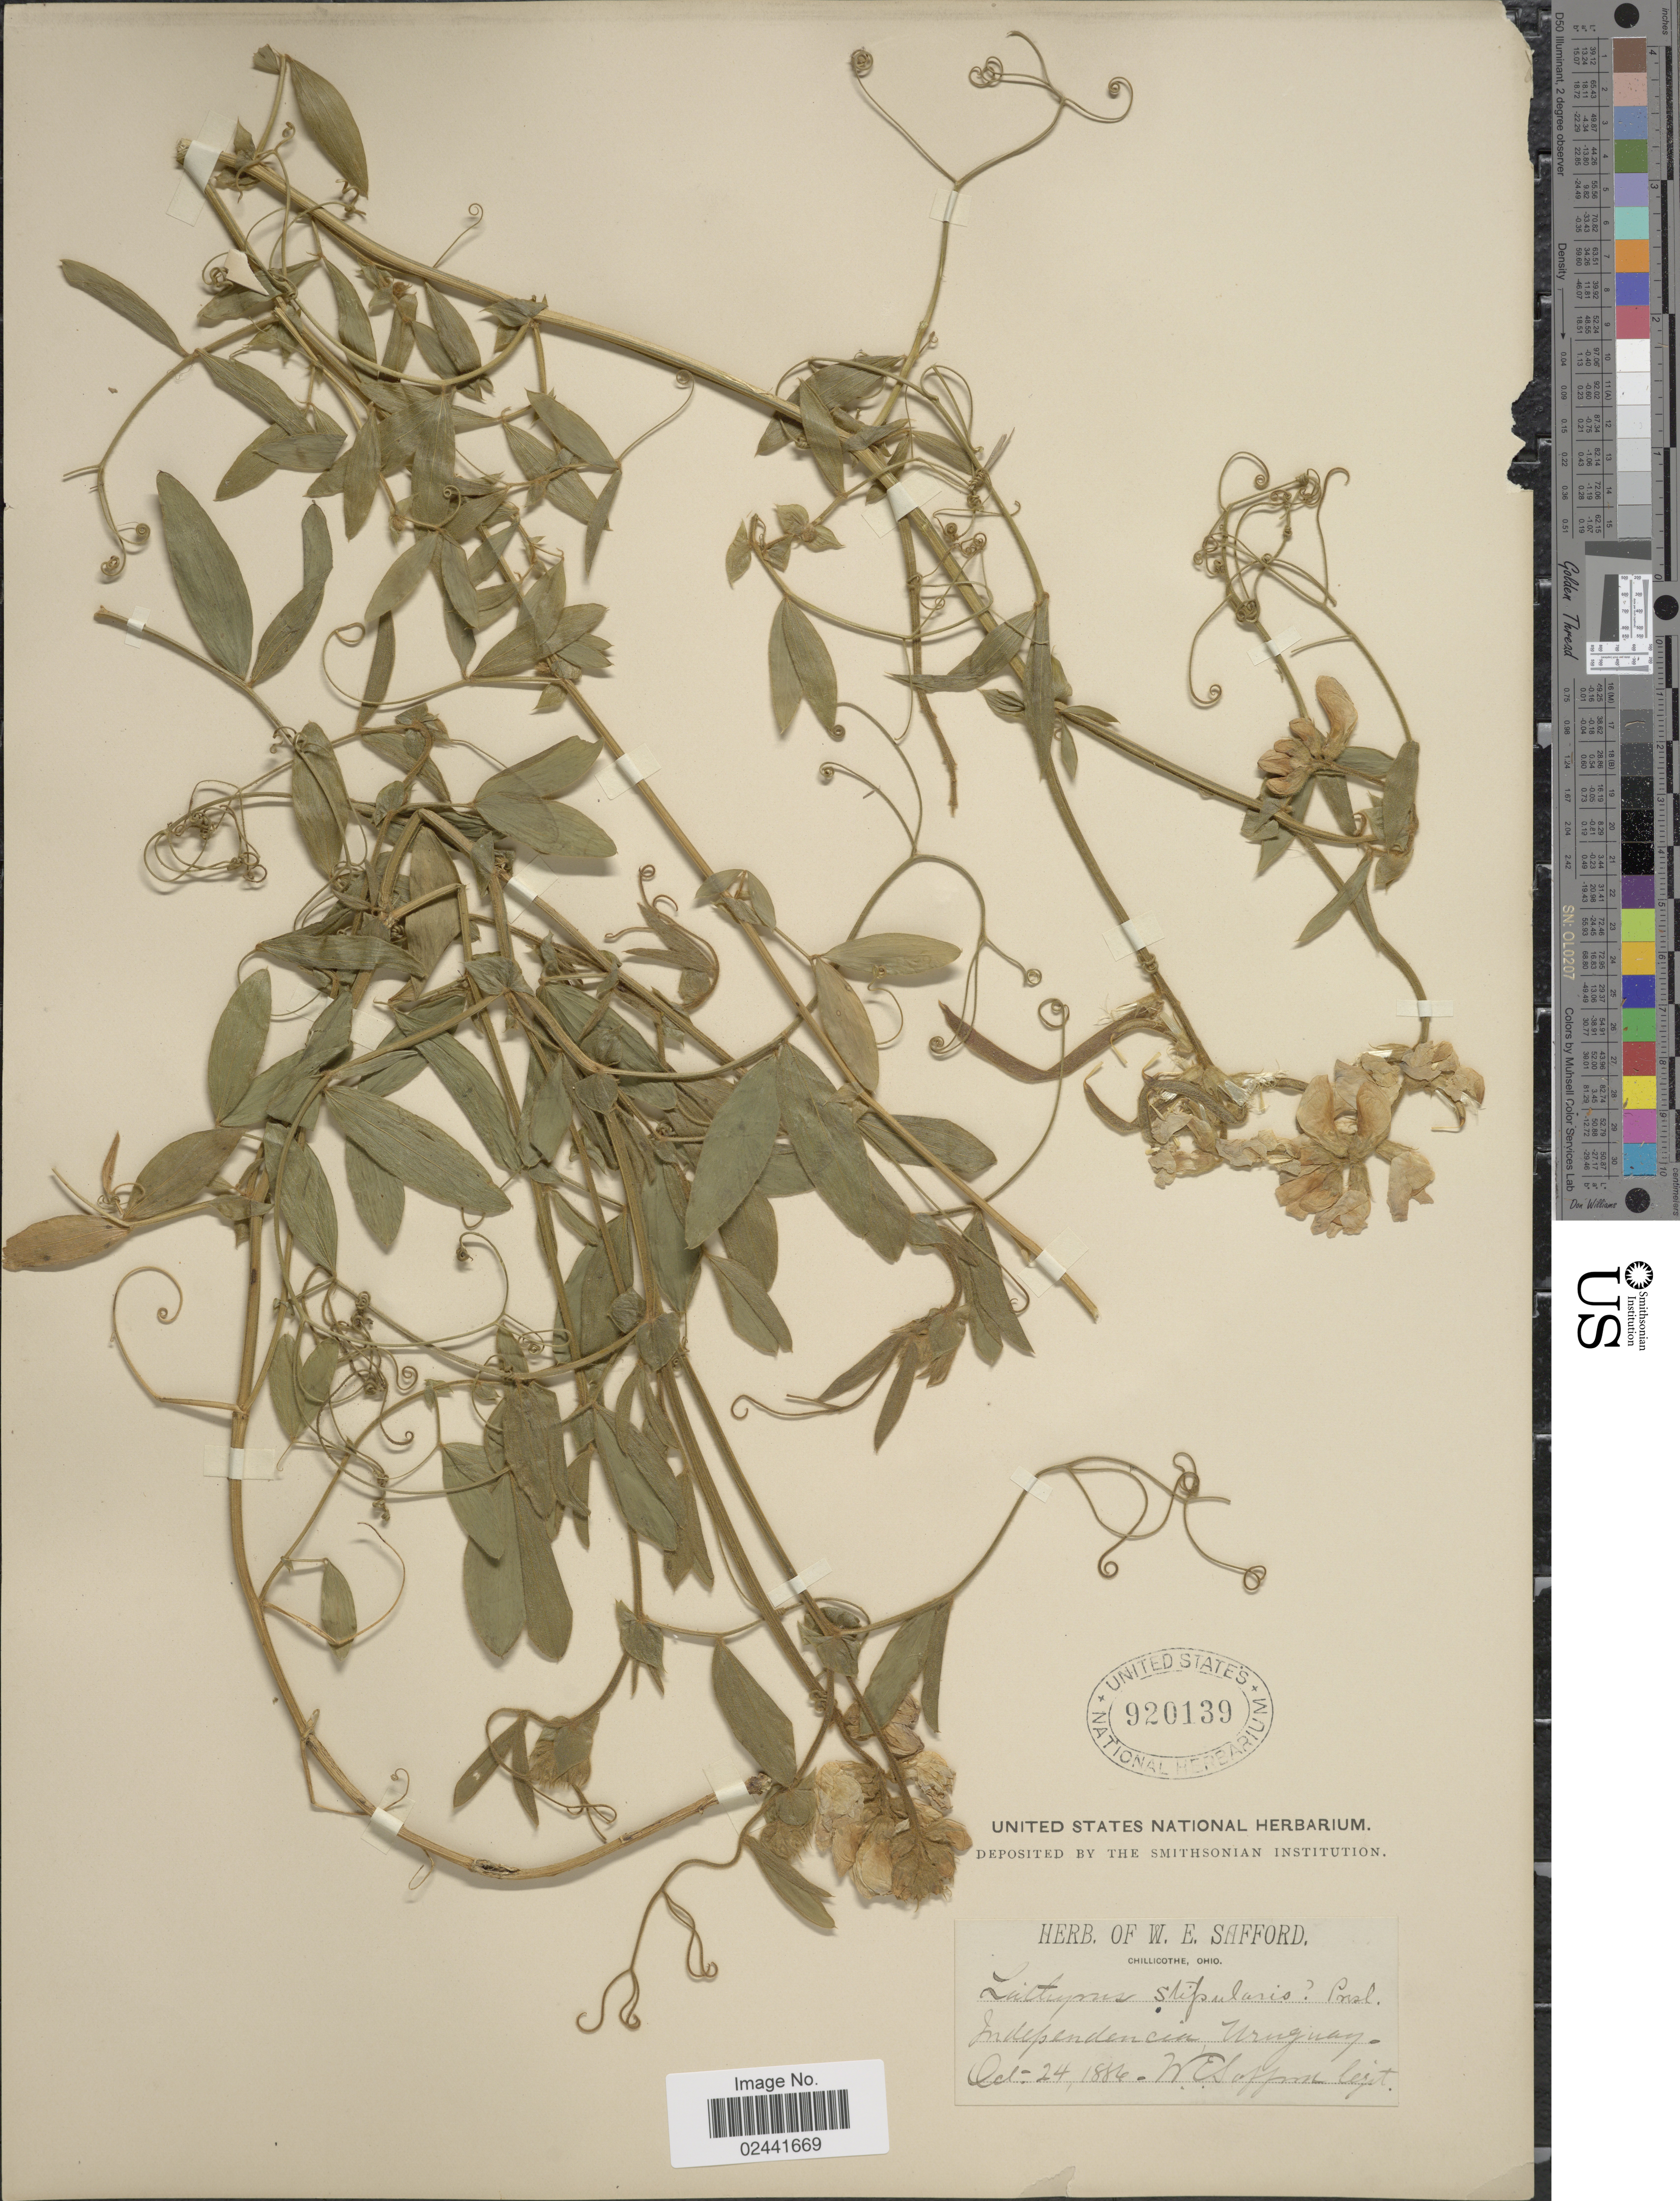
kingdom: Plantae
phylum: Tracheophyta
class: Magnoliopsida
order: Fabales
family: Fabaceae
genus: Lathyrus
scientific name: Lathyrus pubescens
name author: Hook. & Arn.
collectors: W. E. Safford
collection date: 1886-10-24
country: Uruguay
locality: Independencia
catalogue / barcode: US 920139